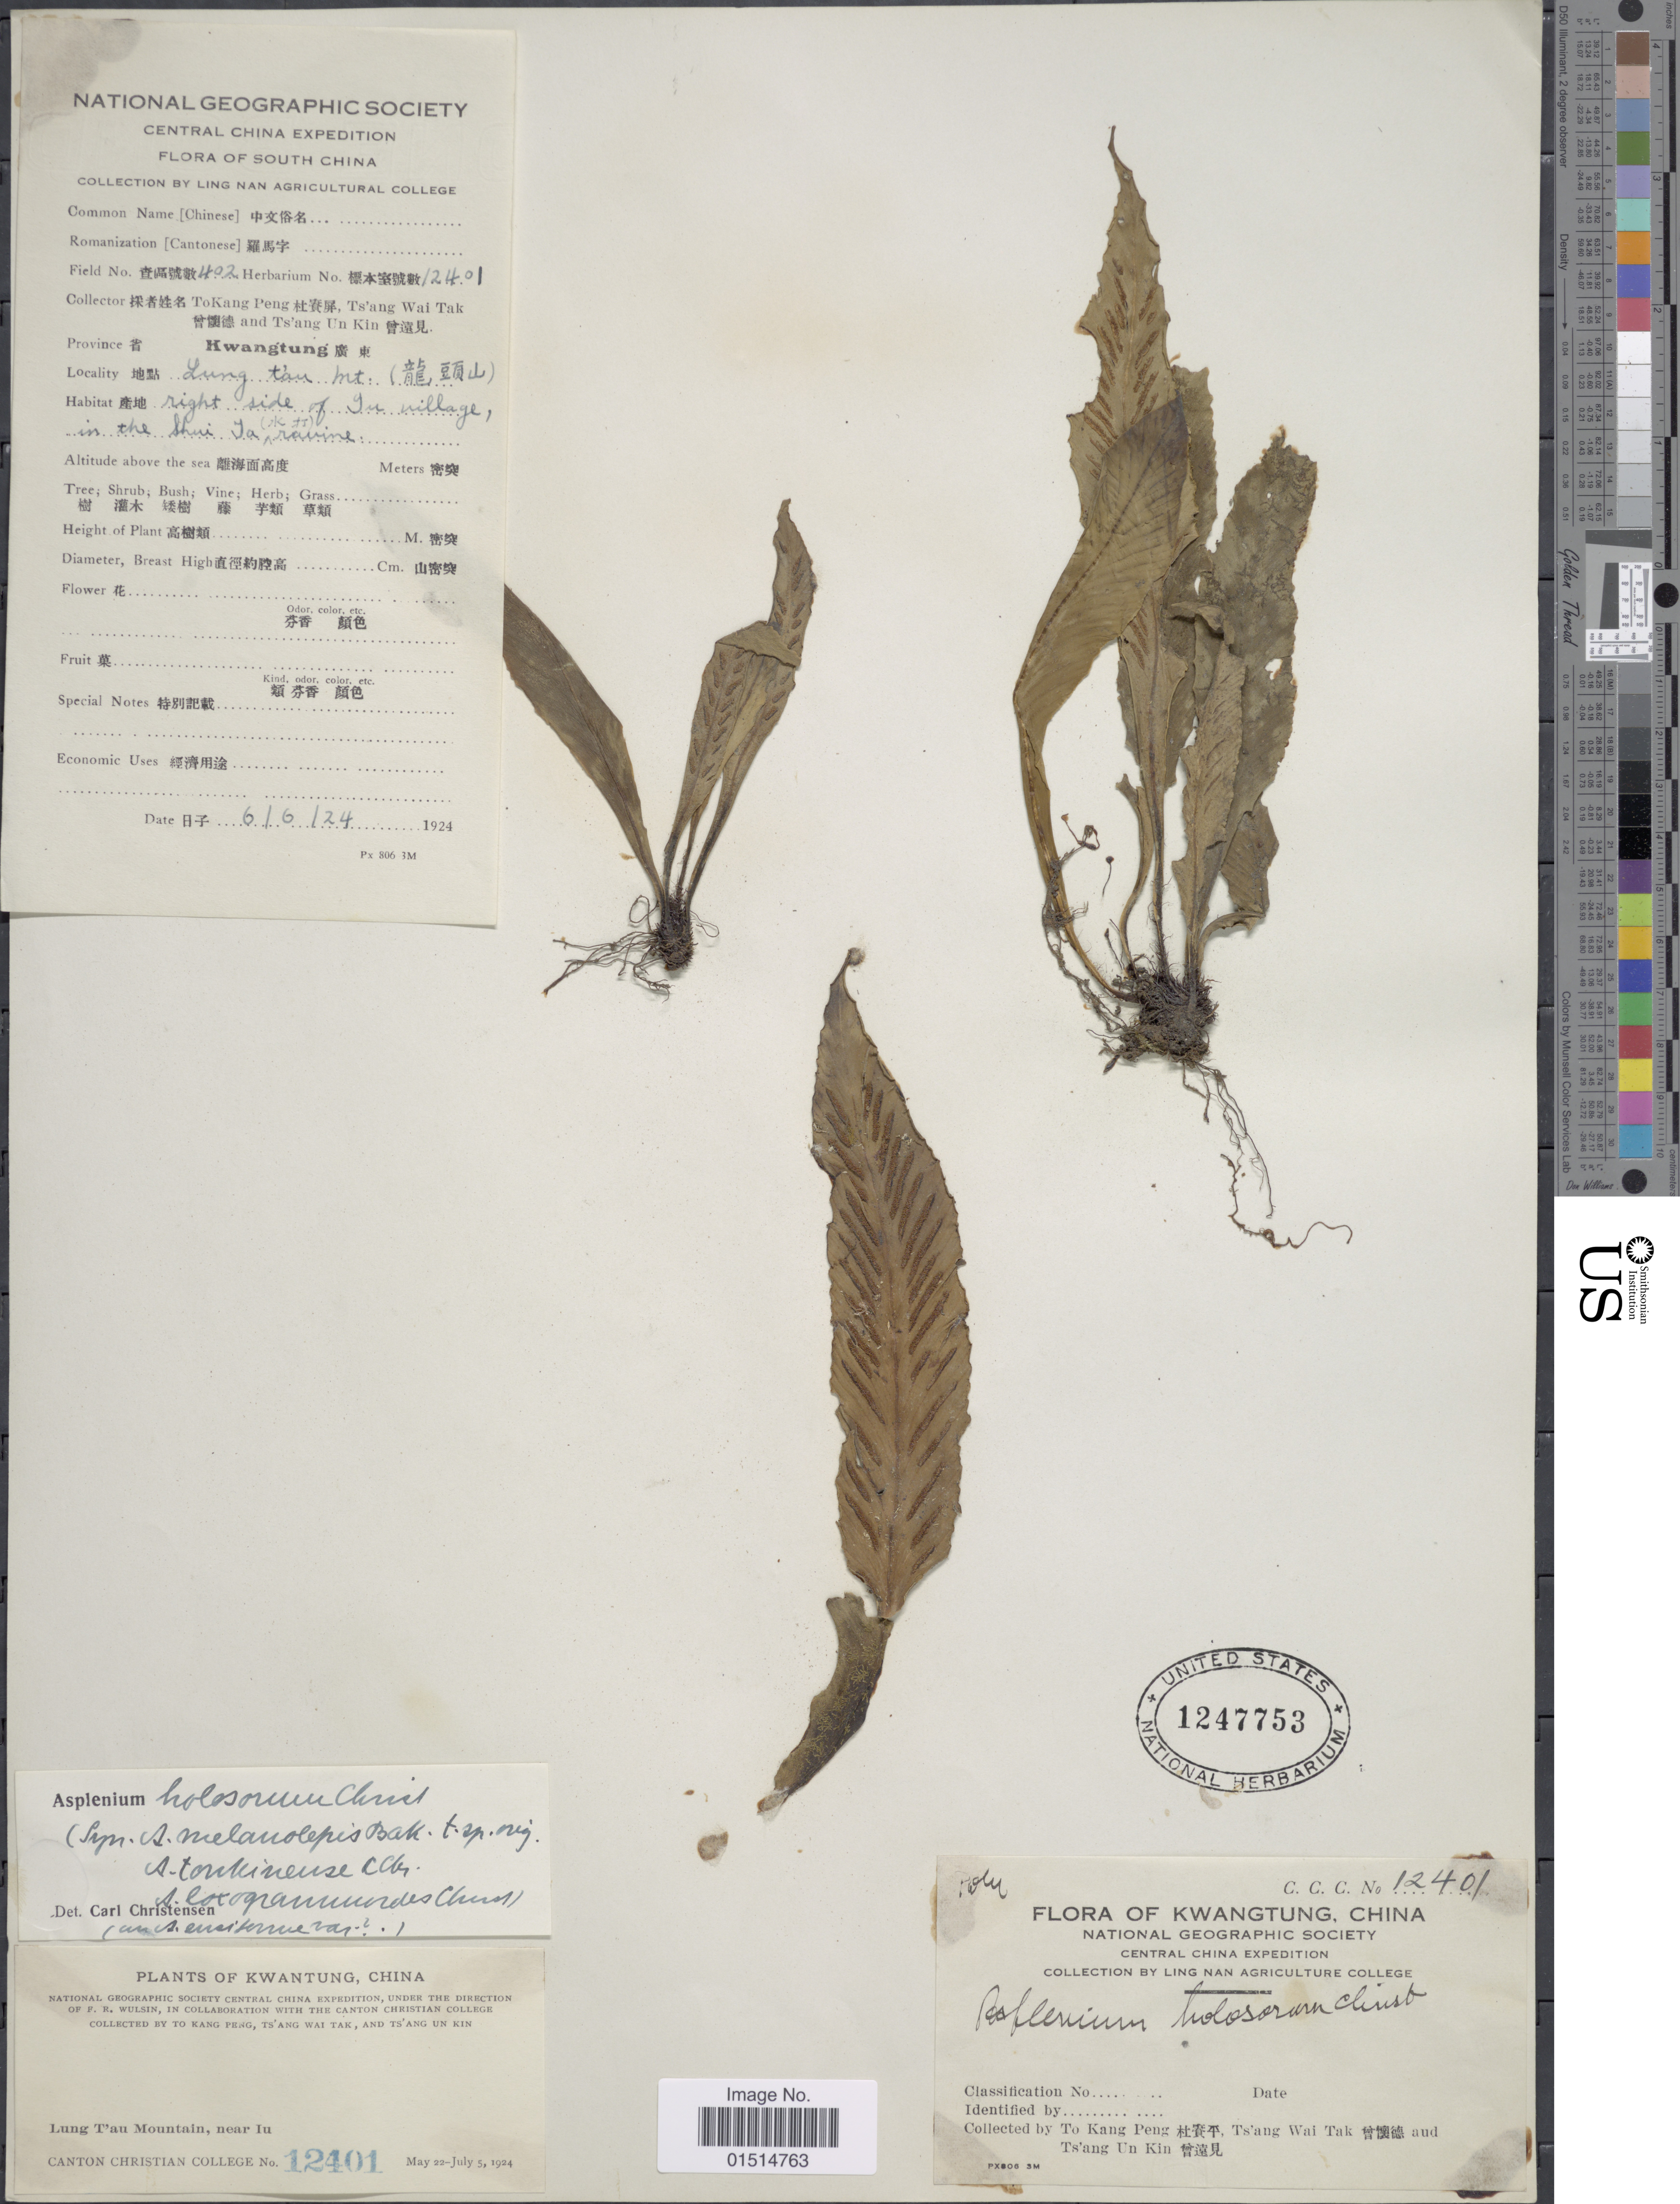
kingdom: Plantae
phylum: Tracheophyta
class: Polypodiopsida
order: Polypodiales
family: Aspleniaceae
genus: Asplenium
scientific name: Asplenium ensiforme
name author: Wall. ex Hook. & Grev.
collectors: T. K. Peng, W. T. Tsang & U. K. Tsang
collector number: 402/12401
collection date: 1924-06-06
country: China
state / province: Guangdong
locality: Kwantung, Central China, Lung Táu Mountain, Near Iu [interpreted]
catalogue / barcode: US 1247753